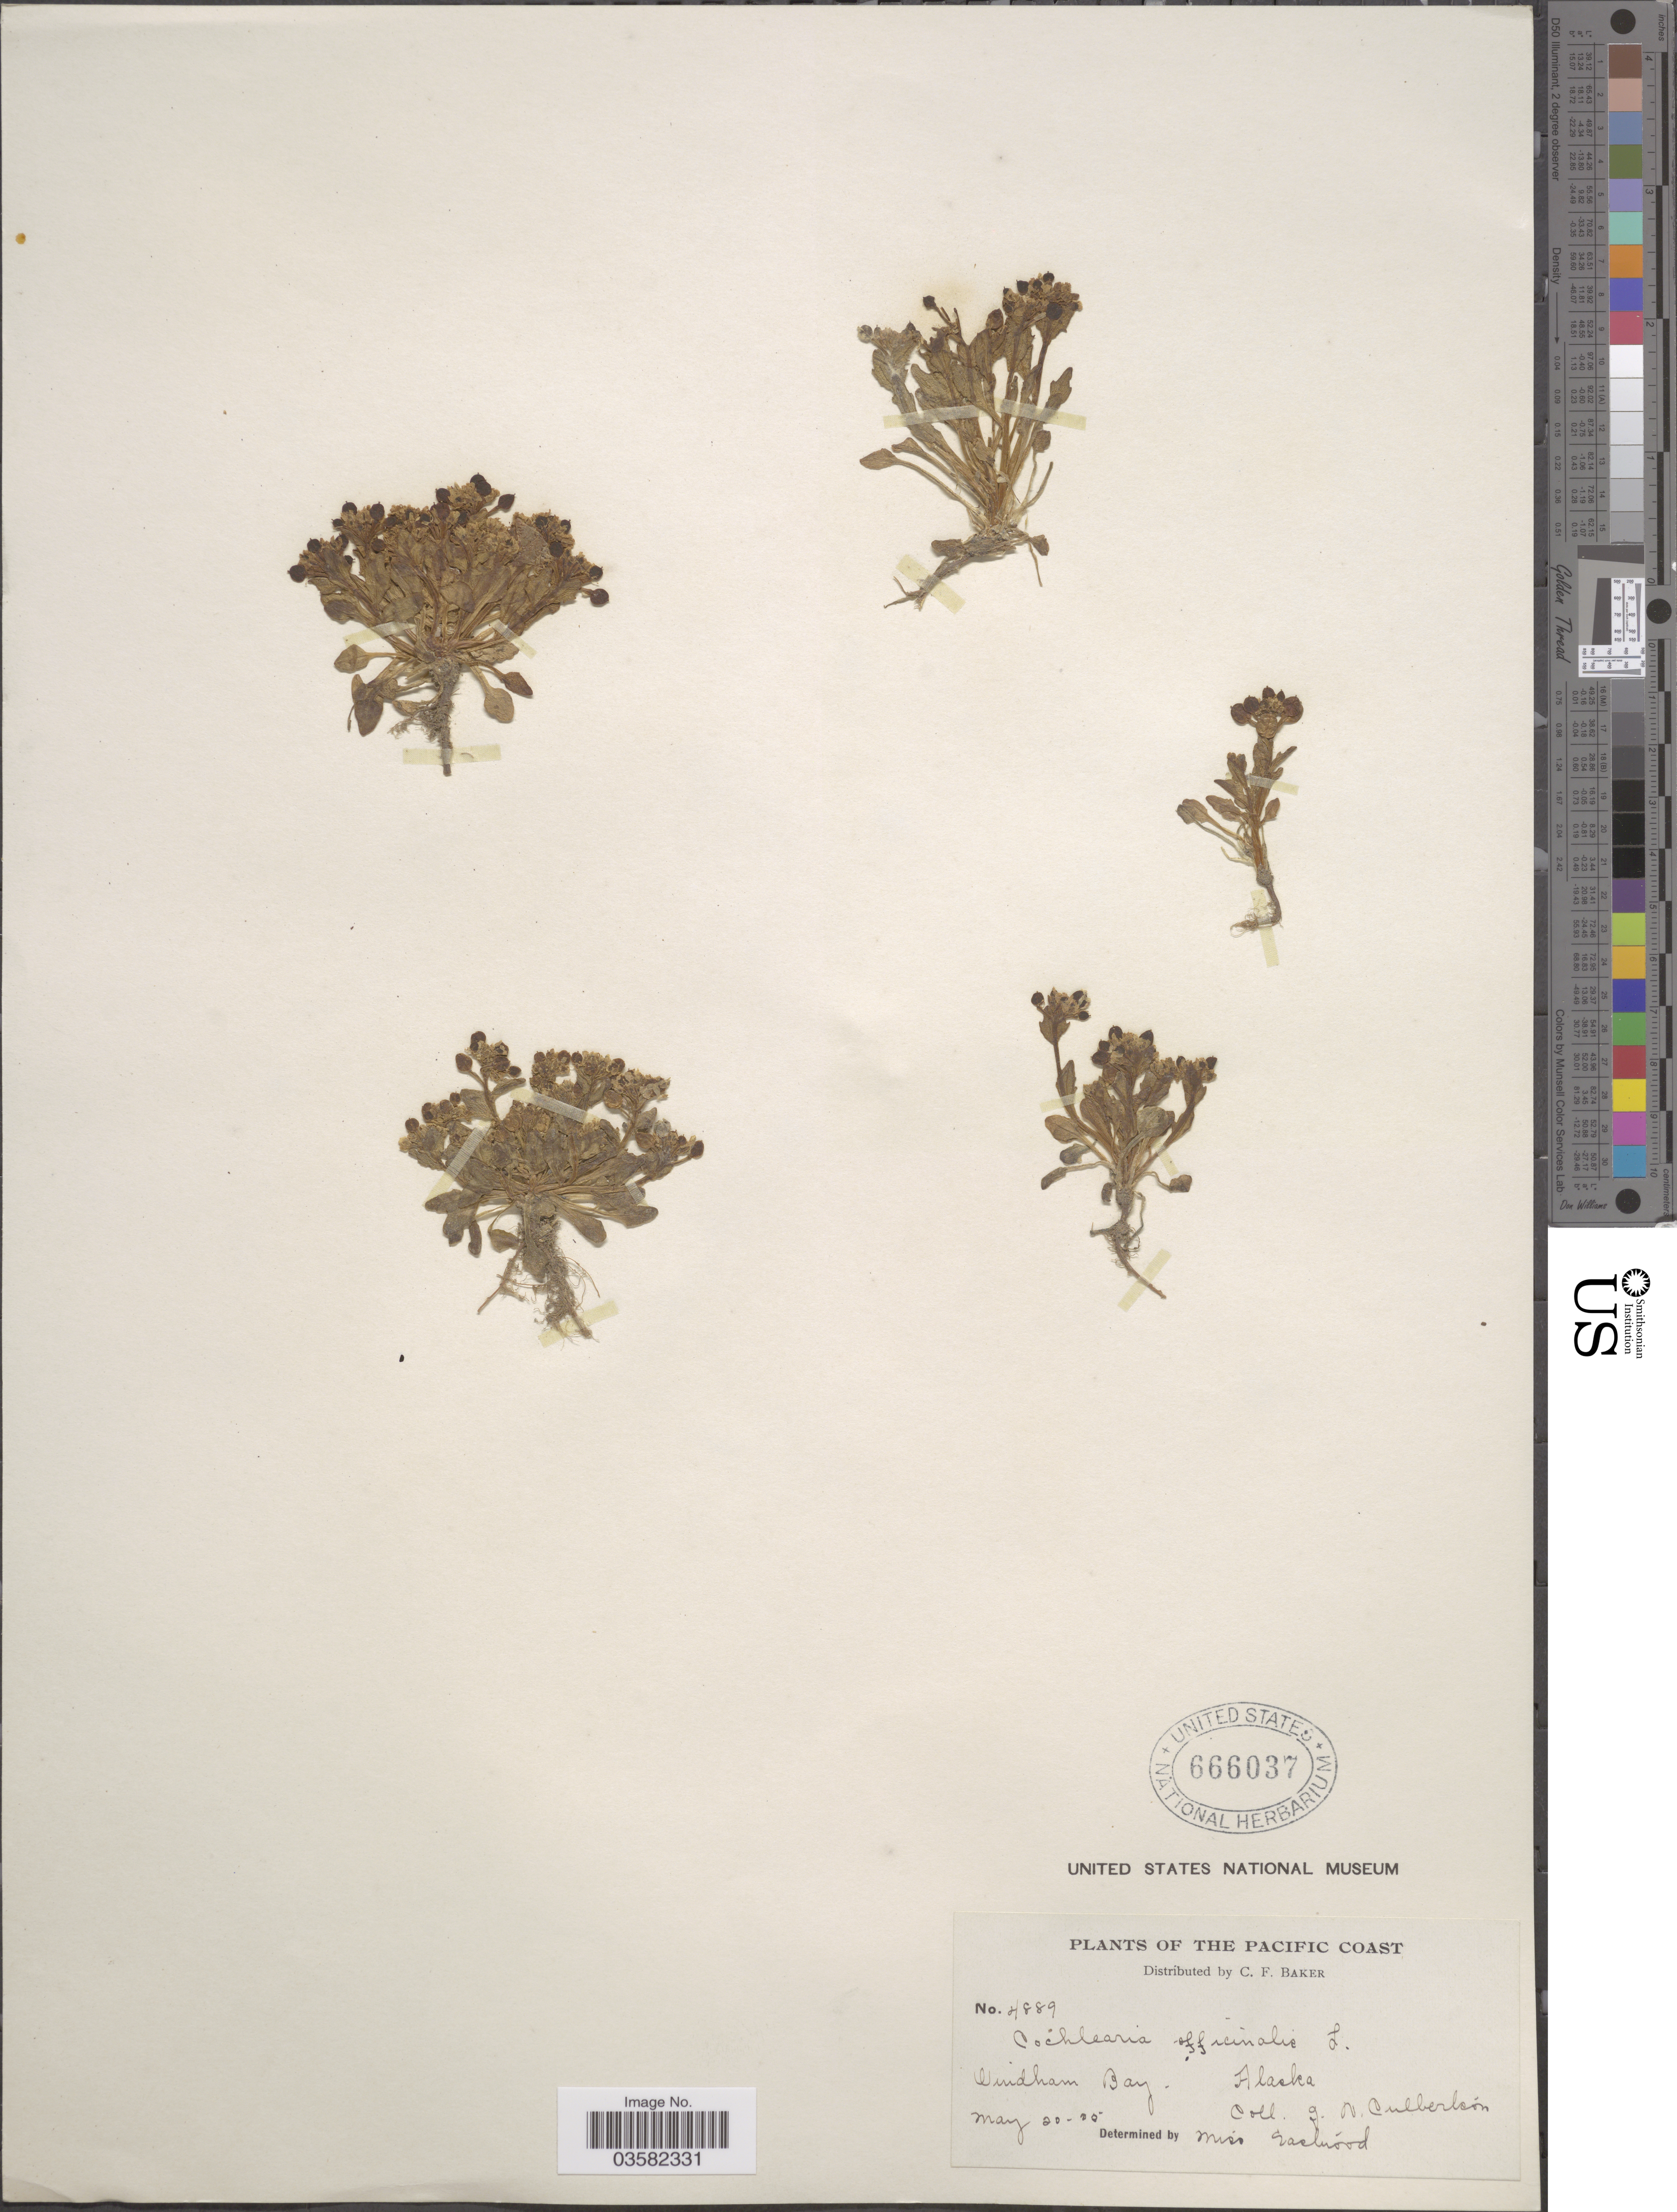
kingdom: Plantae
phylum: Tracheophyta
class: Magnoliopsida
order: Brassicales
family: Brassicaceae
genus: Cochlearia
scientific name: Cochlearia officinalis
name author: L.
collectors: J. Culbertson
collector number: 4889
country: United States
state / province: Alaska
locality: The Pacific Coast. Windham Bay.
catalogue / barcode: US 666037